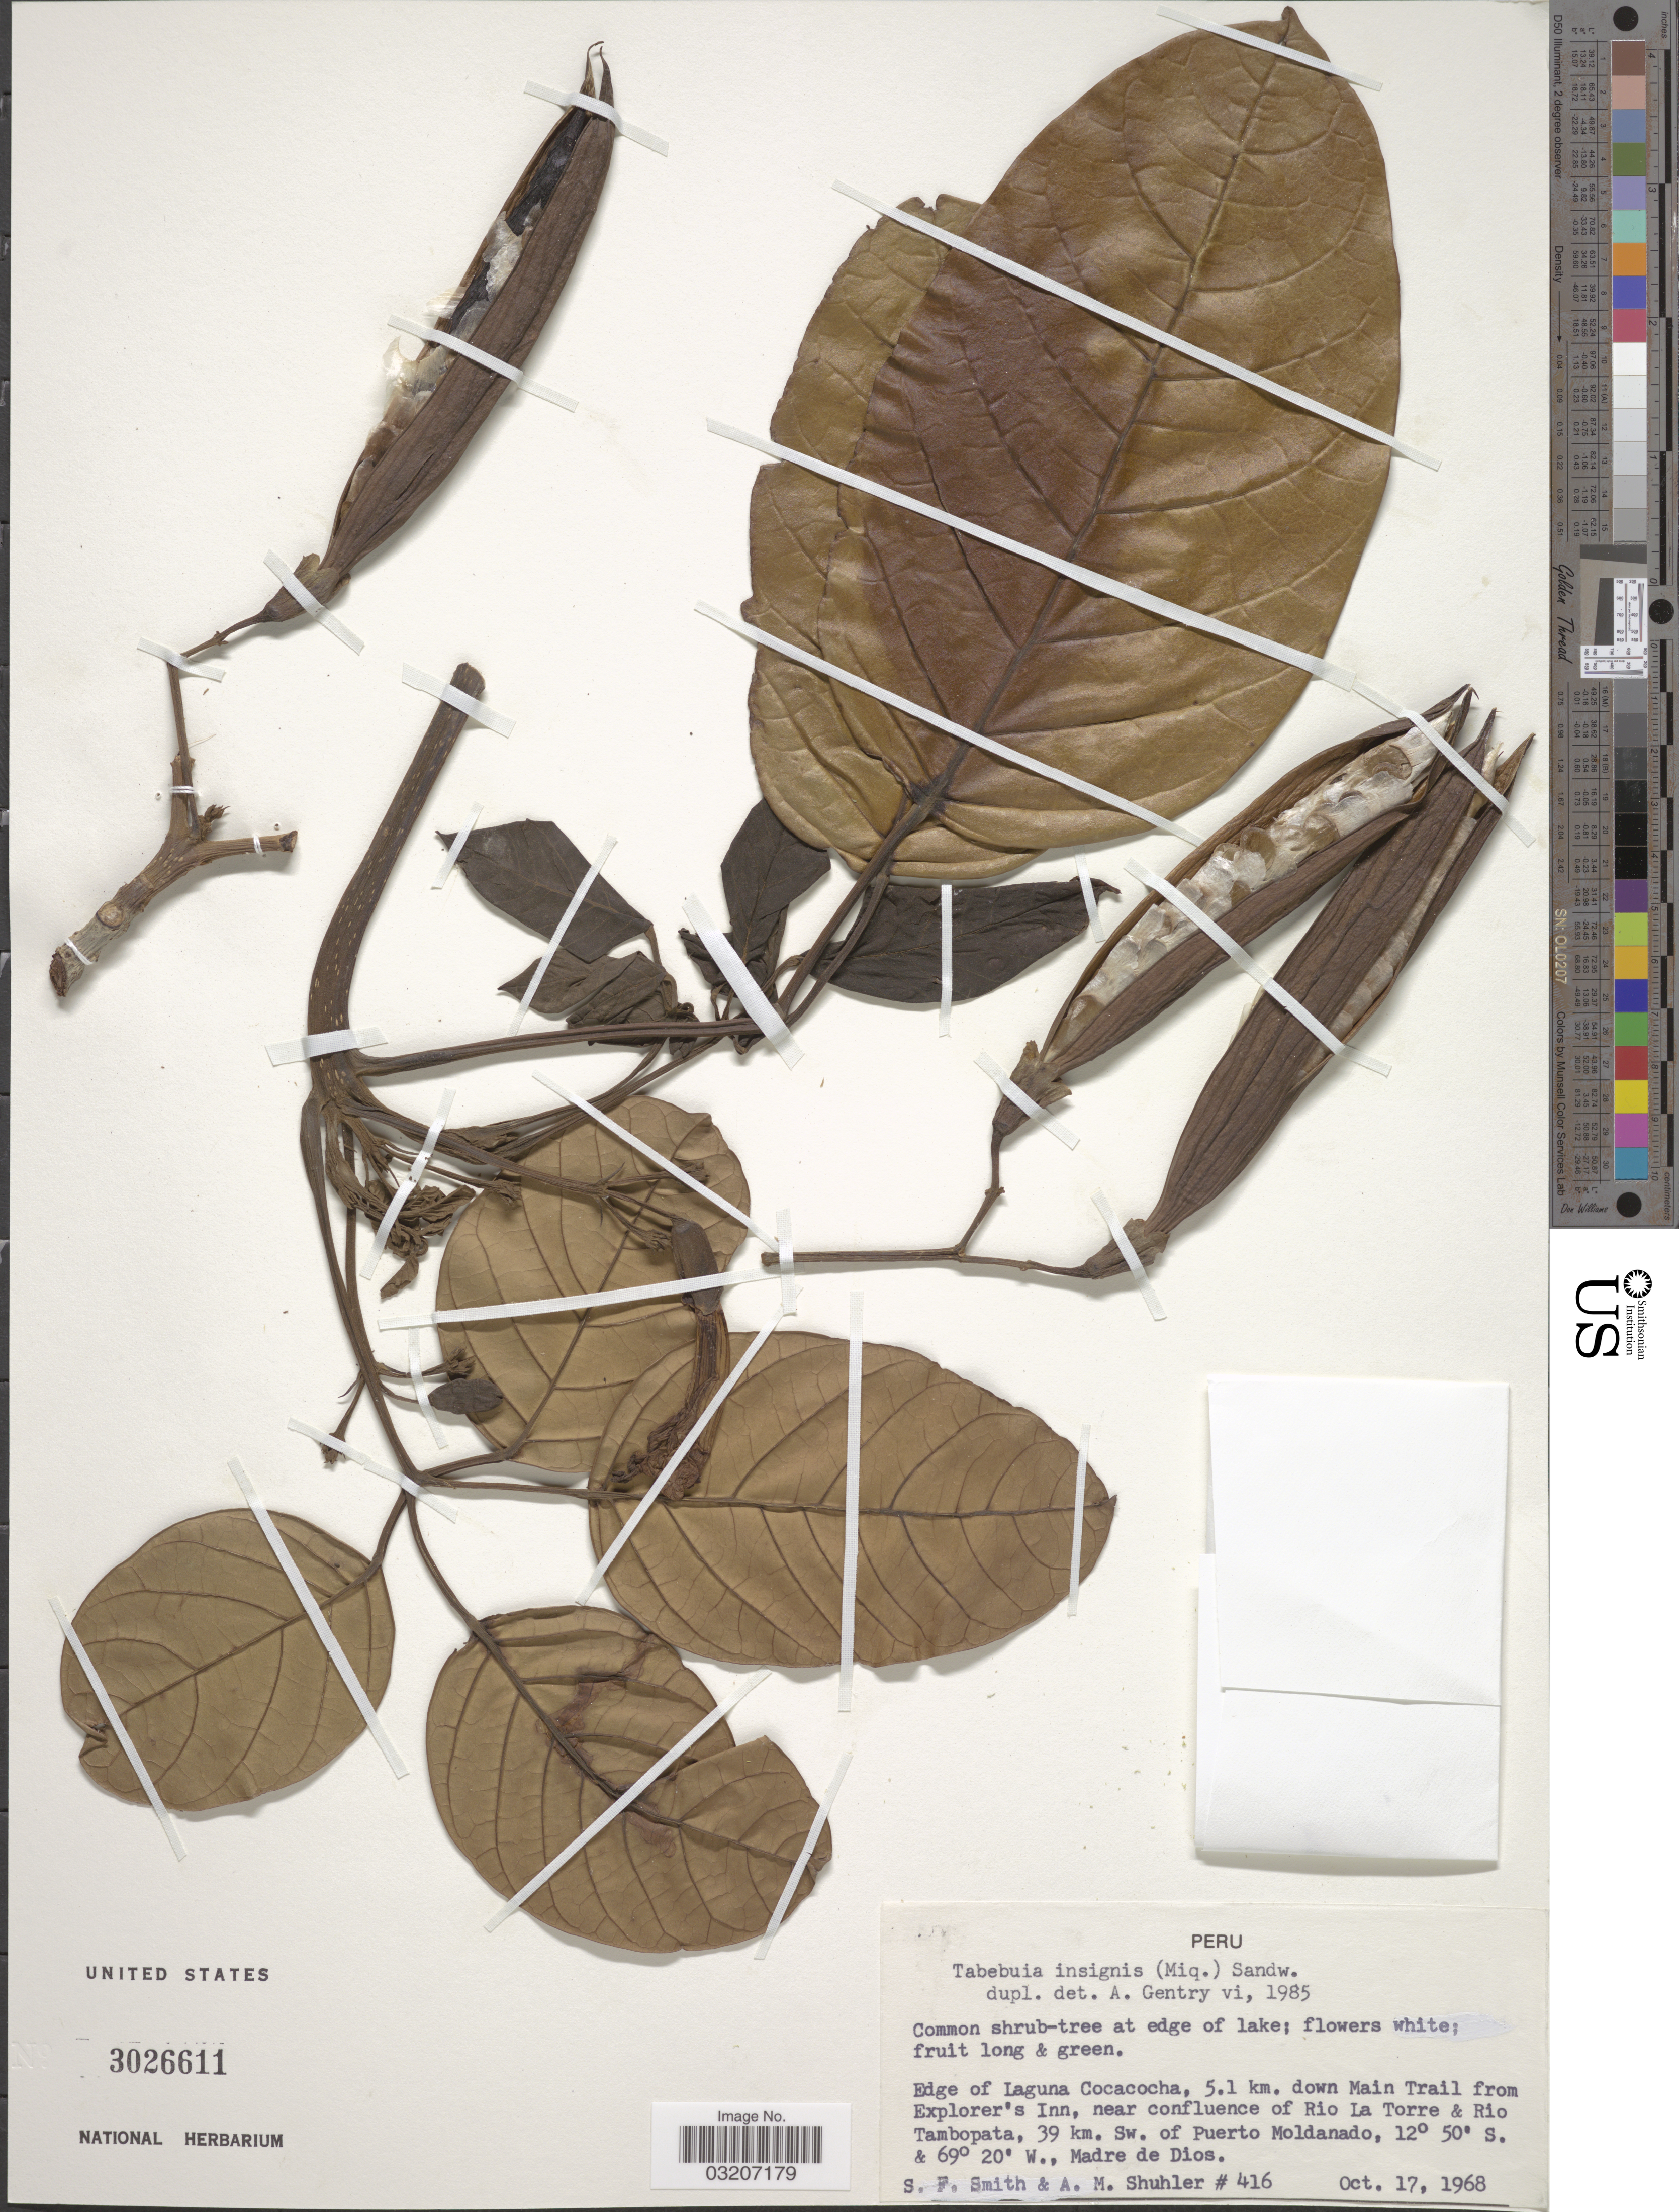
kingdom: Plantae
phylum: Tracheophyta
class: Magnoliopsida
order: Lamiales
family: Bignoniaceae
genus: Tabebuia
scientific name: Tabebuia insignis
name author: (Miq.) Sandwith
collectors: S.F. Smith & A. Shuhler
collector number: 416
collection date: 1968-10-17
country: Peru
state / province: Madre de Dios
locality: Edge of Laguna Cocacocha, 5.1 km. down Main Trail from Explorer's Inn, near confluence of Rio La Torre & Rio Tambopata, 39 km. Sw. of Puerto Moldanado.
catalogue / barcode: US 3026611